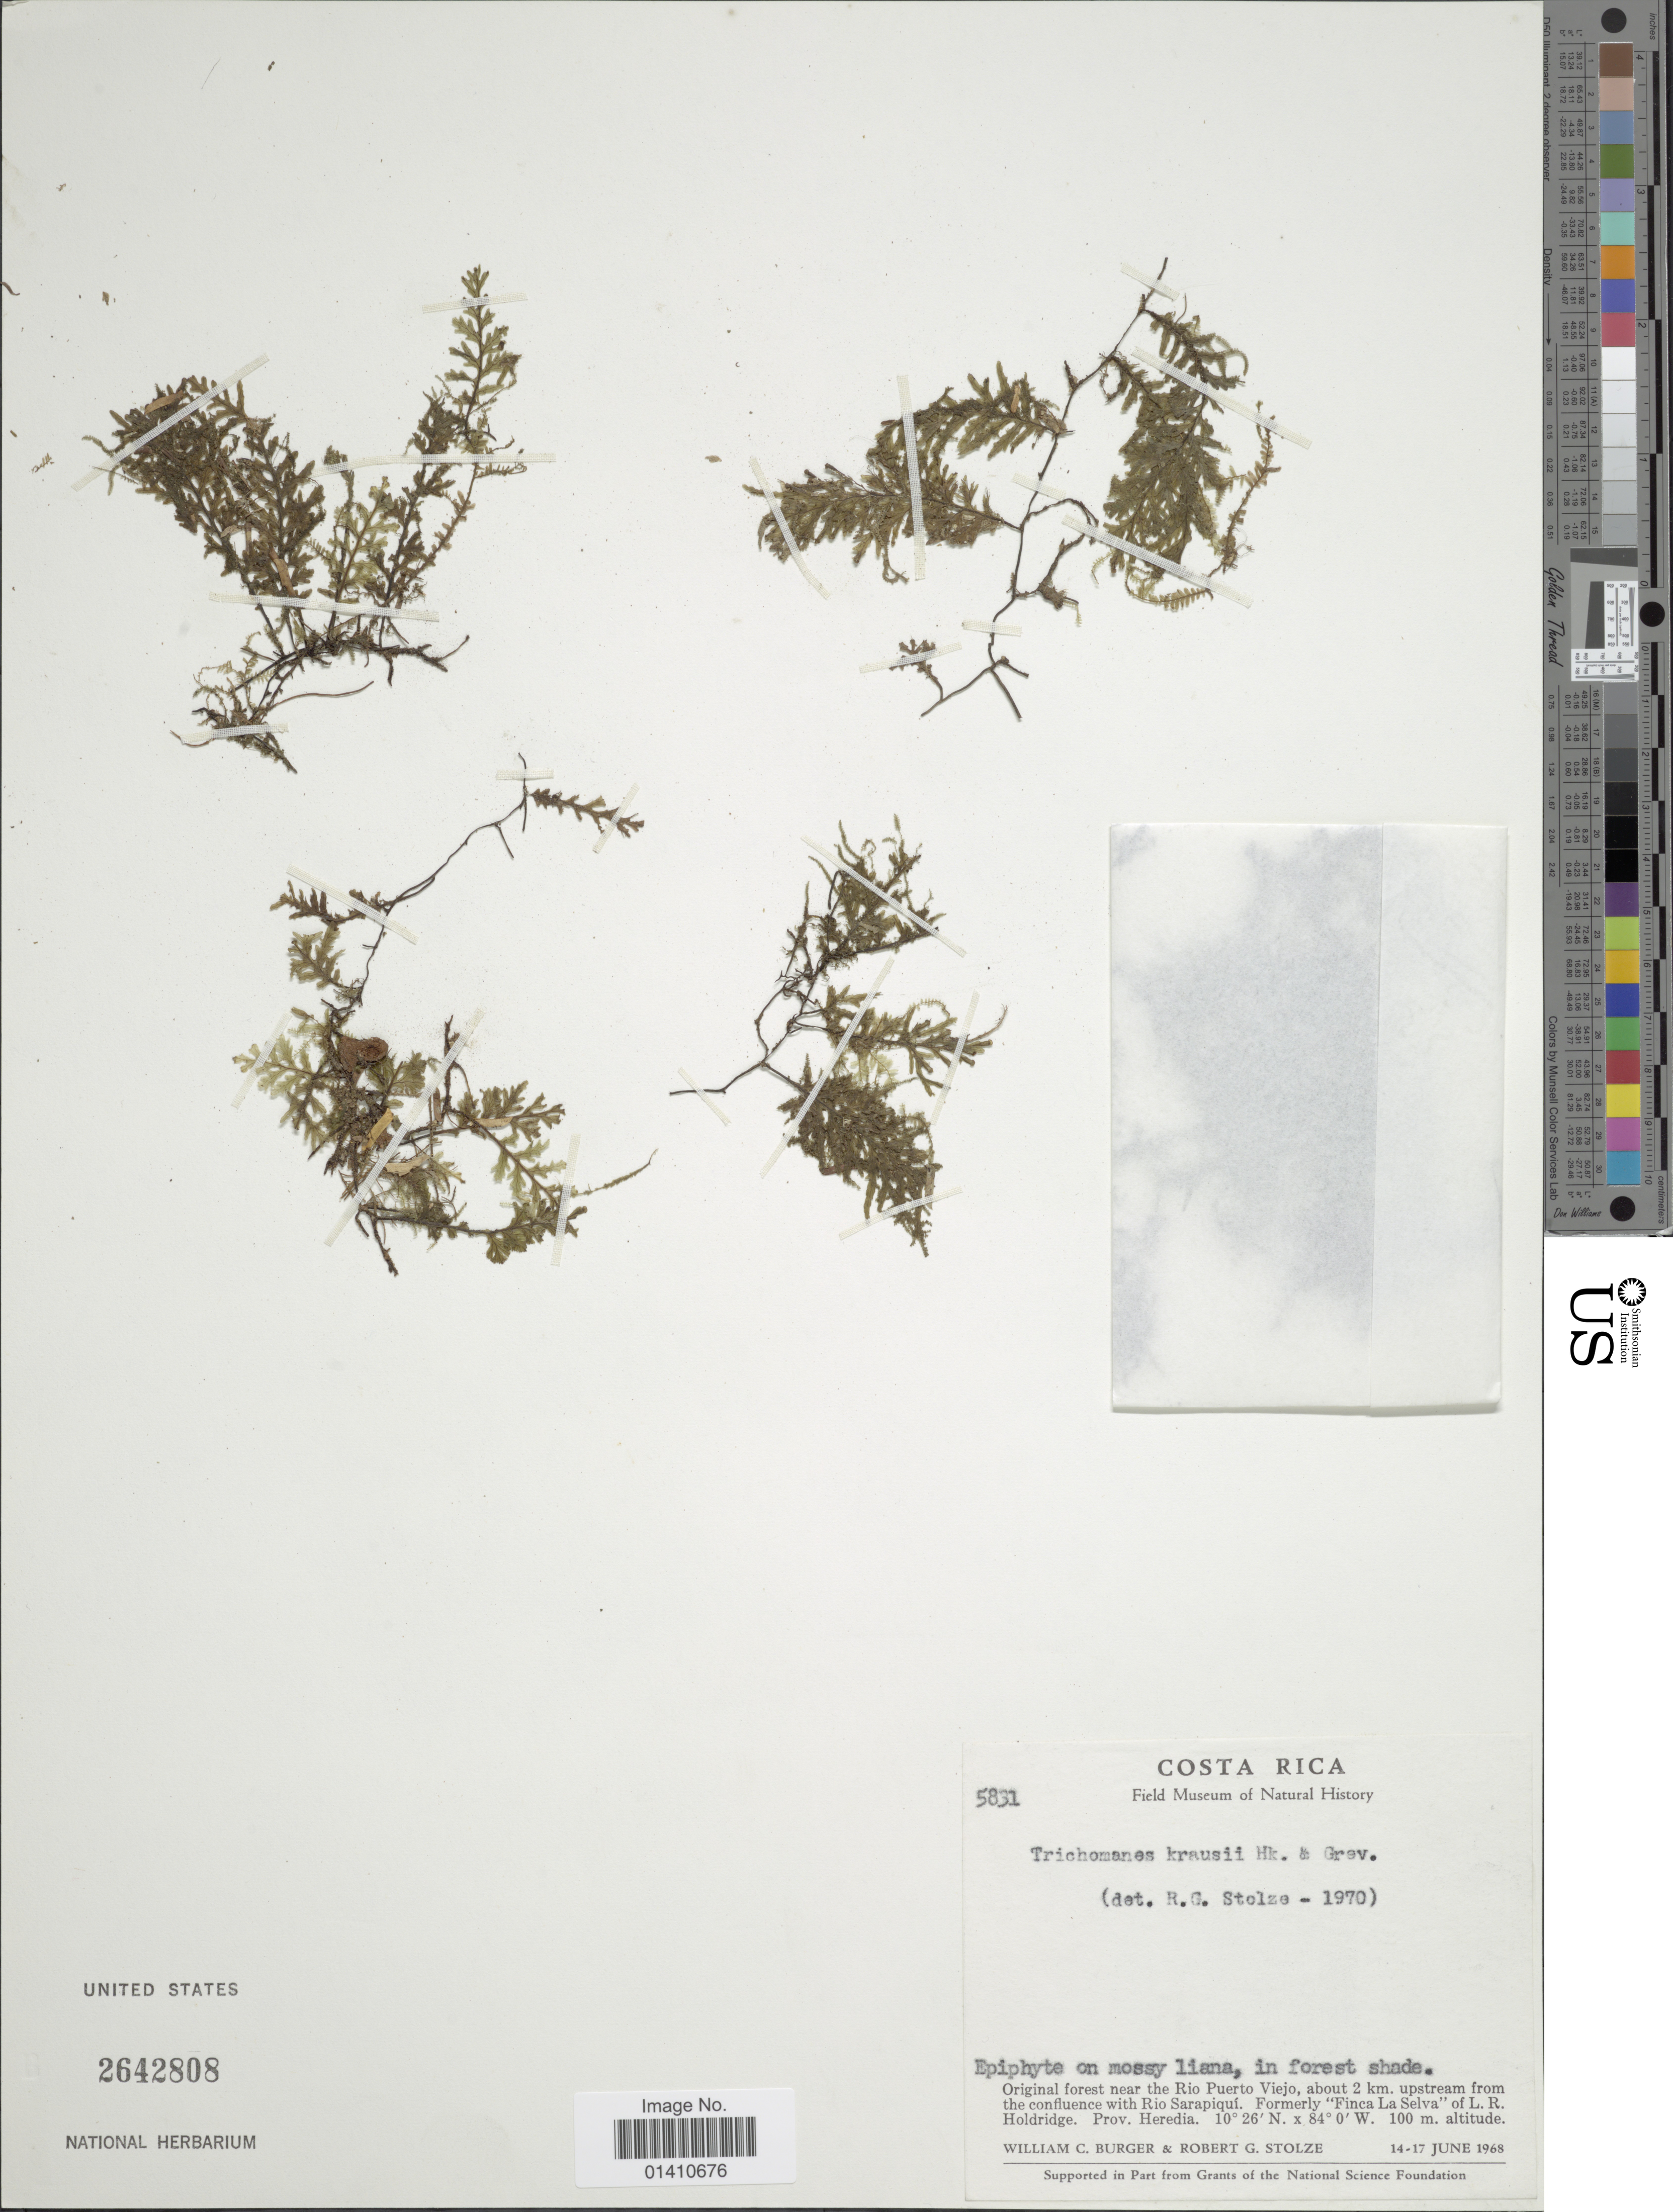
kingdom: Plantae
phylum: Tracheophyta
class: Polypodiopsida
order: Hymenophyllales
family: Hymenophyllaceae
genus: Didymoglossum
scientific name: Didymoglossum kraussii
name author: (Hook. & Grev.) C. Presl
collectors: W. Burger & R. G. Stolze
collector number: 5831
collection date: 1968-06-14/1968-06-17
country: Costa Rica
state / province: Heredia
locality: Original forest near the Rio Puerto Viejo, about 2 km. upstream from the confluence with Rio Sarapique, Formerly "Finca La Selv" of L.R. Holdridge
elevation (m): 100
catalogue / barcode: US 2642808